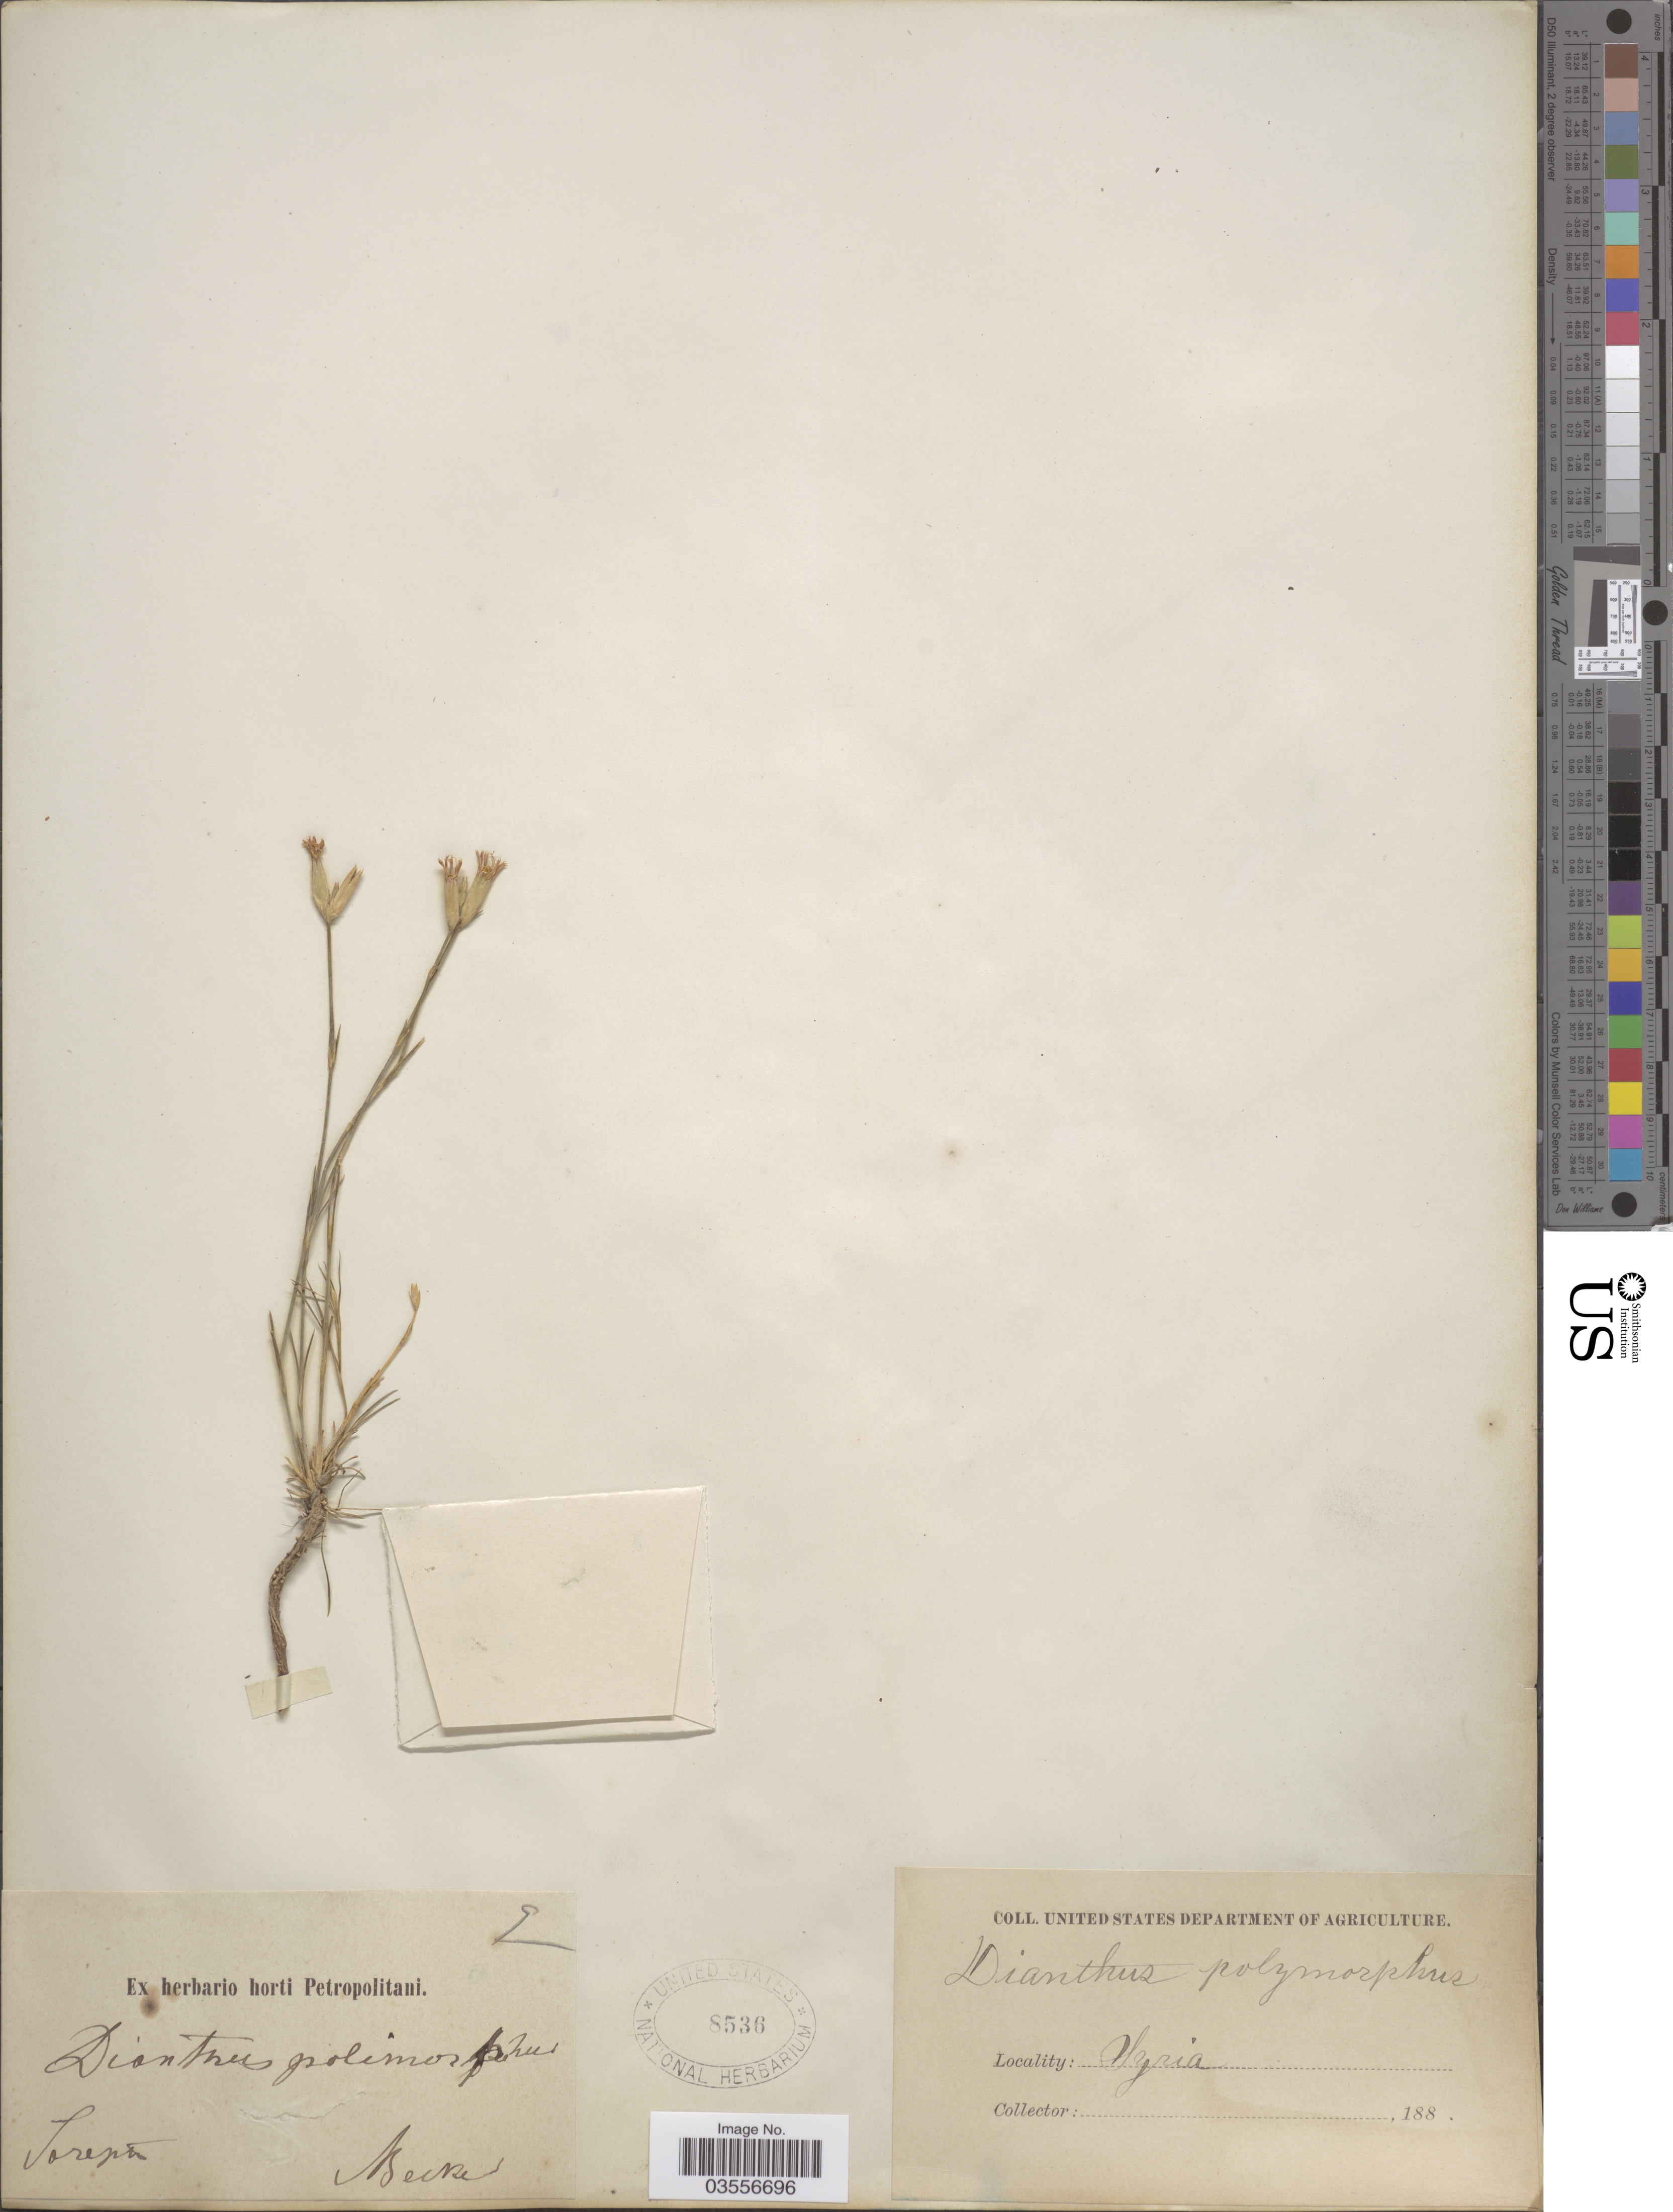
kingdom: Plantae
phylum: Tracheophyta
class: Magnoliopsida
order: Caryophyllales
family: Caryophyllaceae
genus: Dianthus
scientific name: Dianthus polymorphus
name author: M. Bieb.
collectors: A. Becker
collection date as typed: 188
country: Russian Federation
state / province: Volgograd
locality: Sarepta.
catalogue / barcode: US 8536